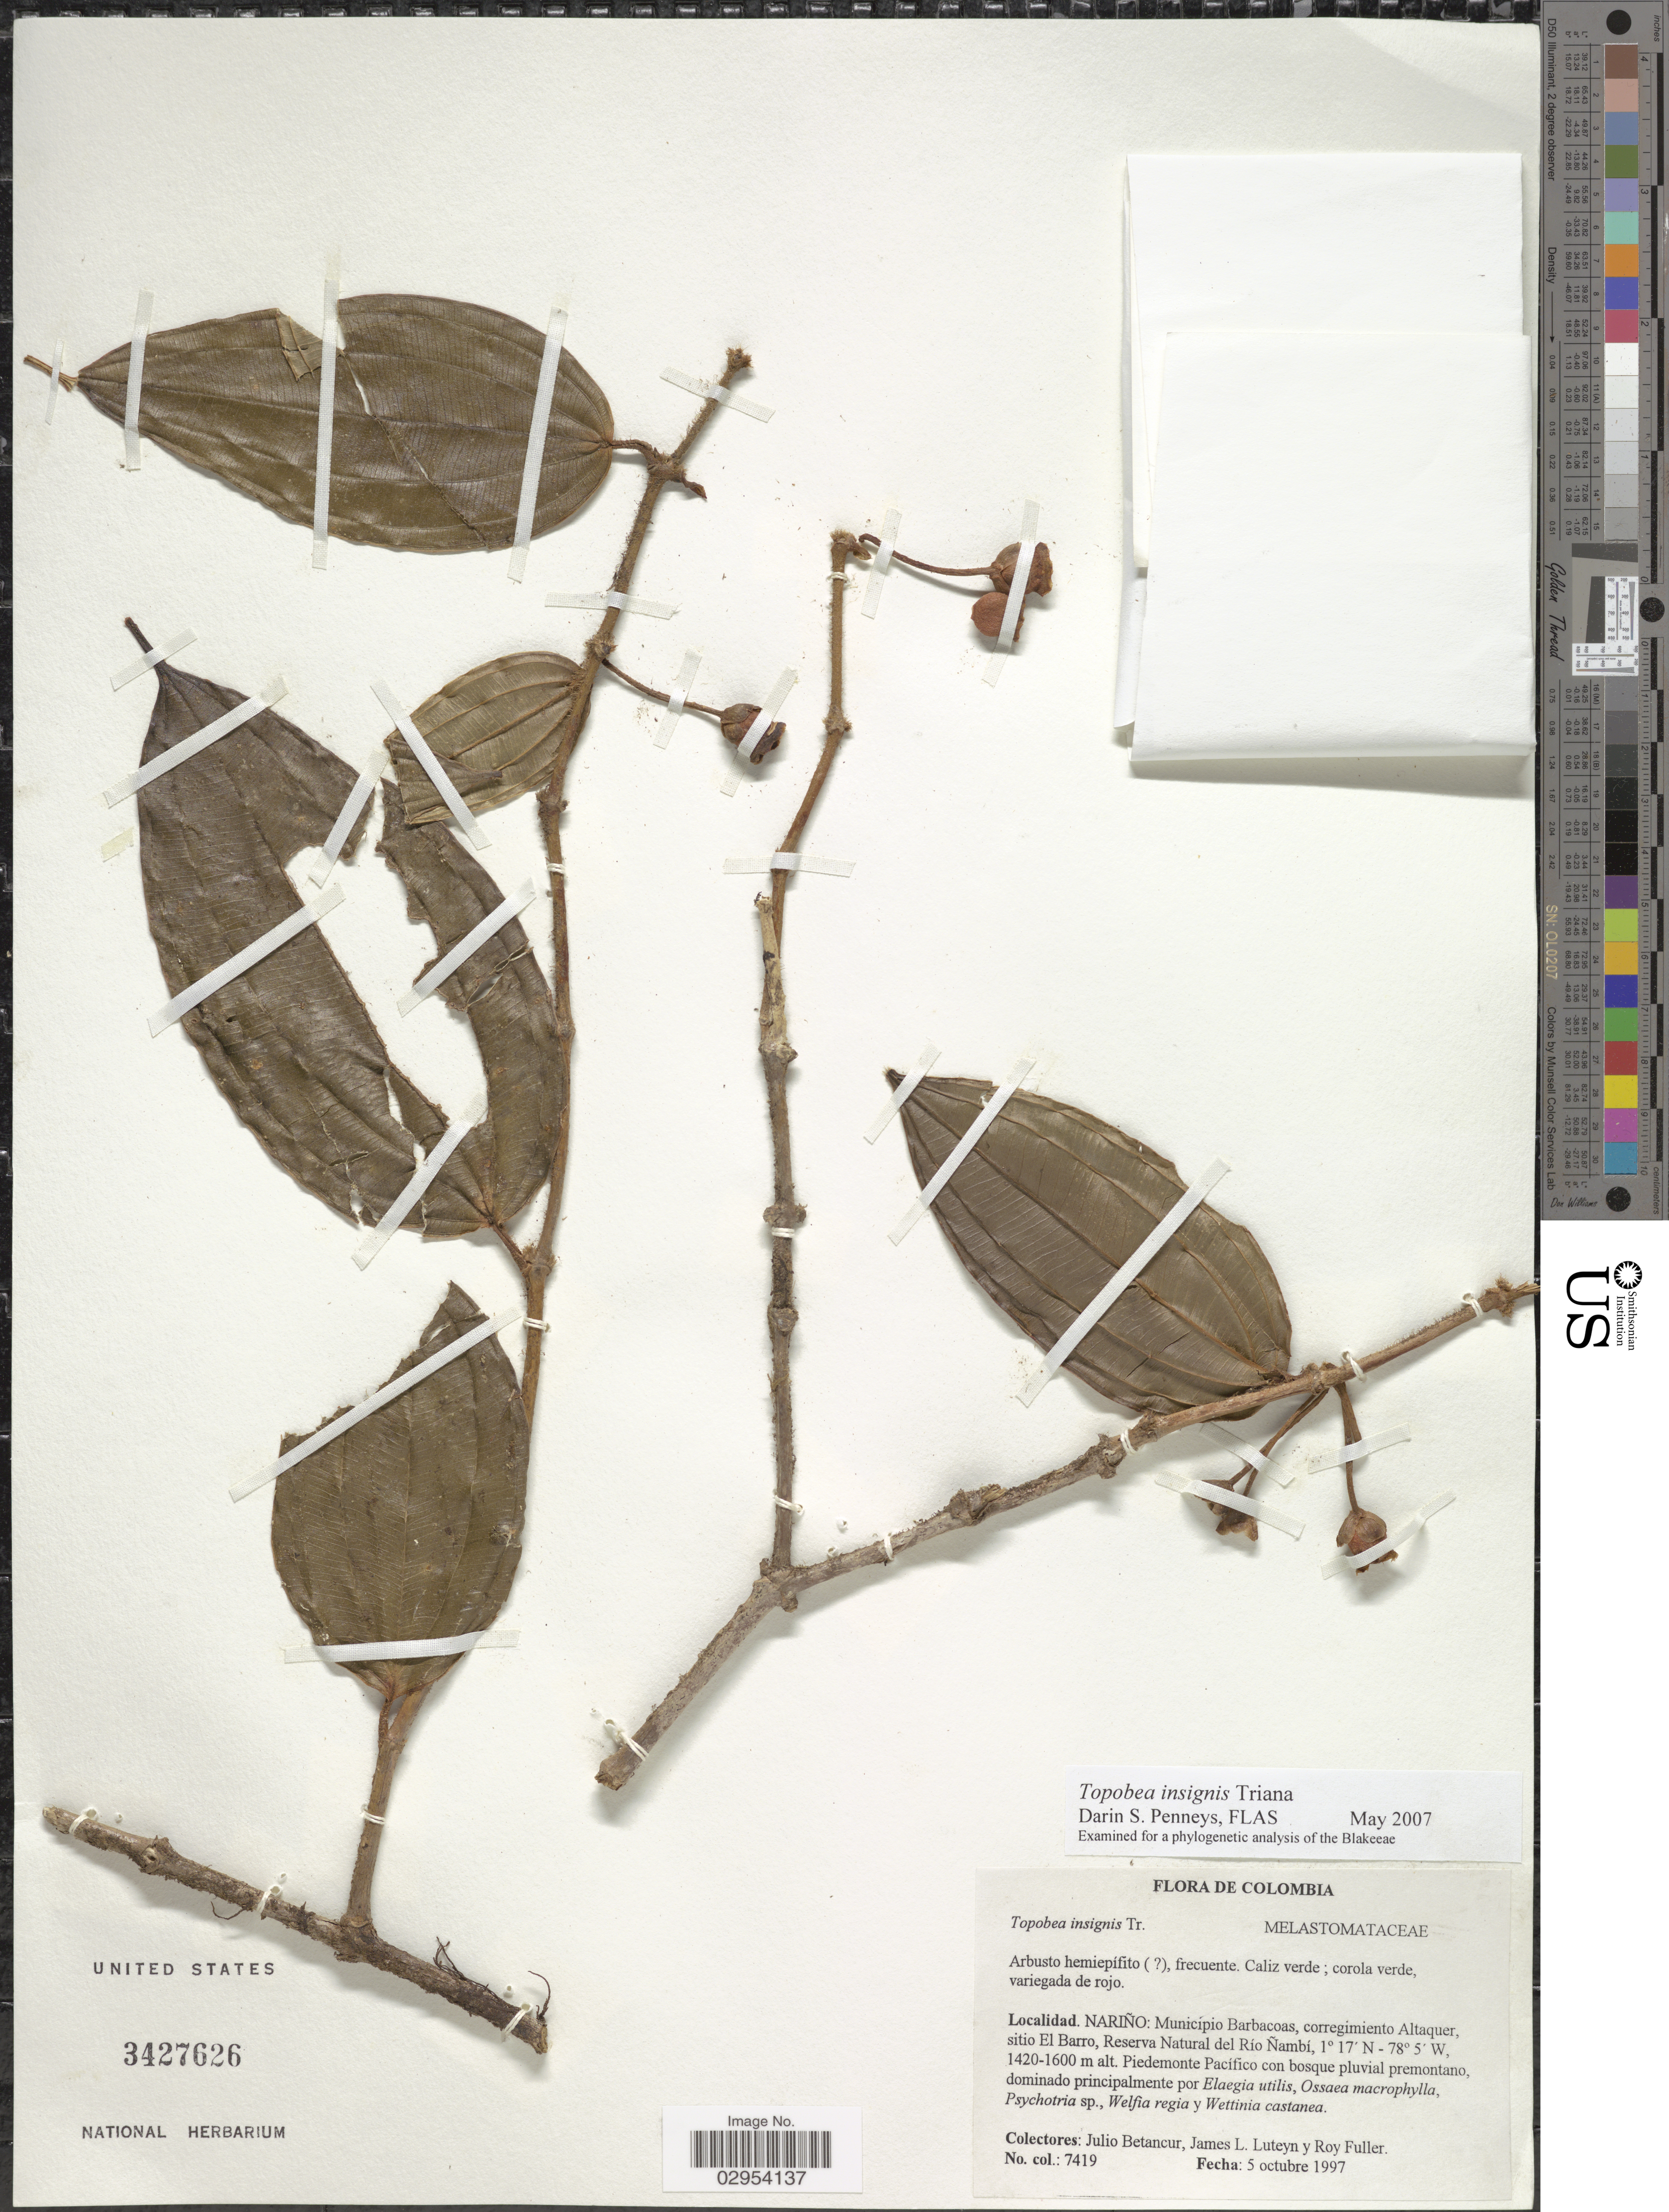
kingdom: Plantae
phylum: Tracheophyta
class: Magnoliopsida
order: Myrtales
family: Melastomataceae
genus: Topobea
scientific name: Topobea insignis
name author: Triana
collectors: J. Betancur, J. Luteyn & R. Fuller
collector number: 7419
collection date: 1997-10-05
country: Colombia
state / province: Nariño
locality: Municipio Barbacoas, corregimiento Altaquer, sitio El Barro, Reserva Natural del Río Ñambi.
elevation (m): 1420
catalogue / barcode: US 3427626